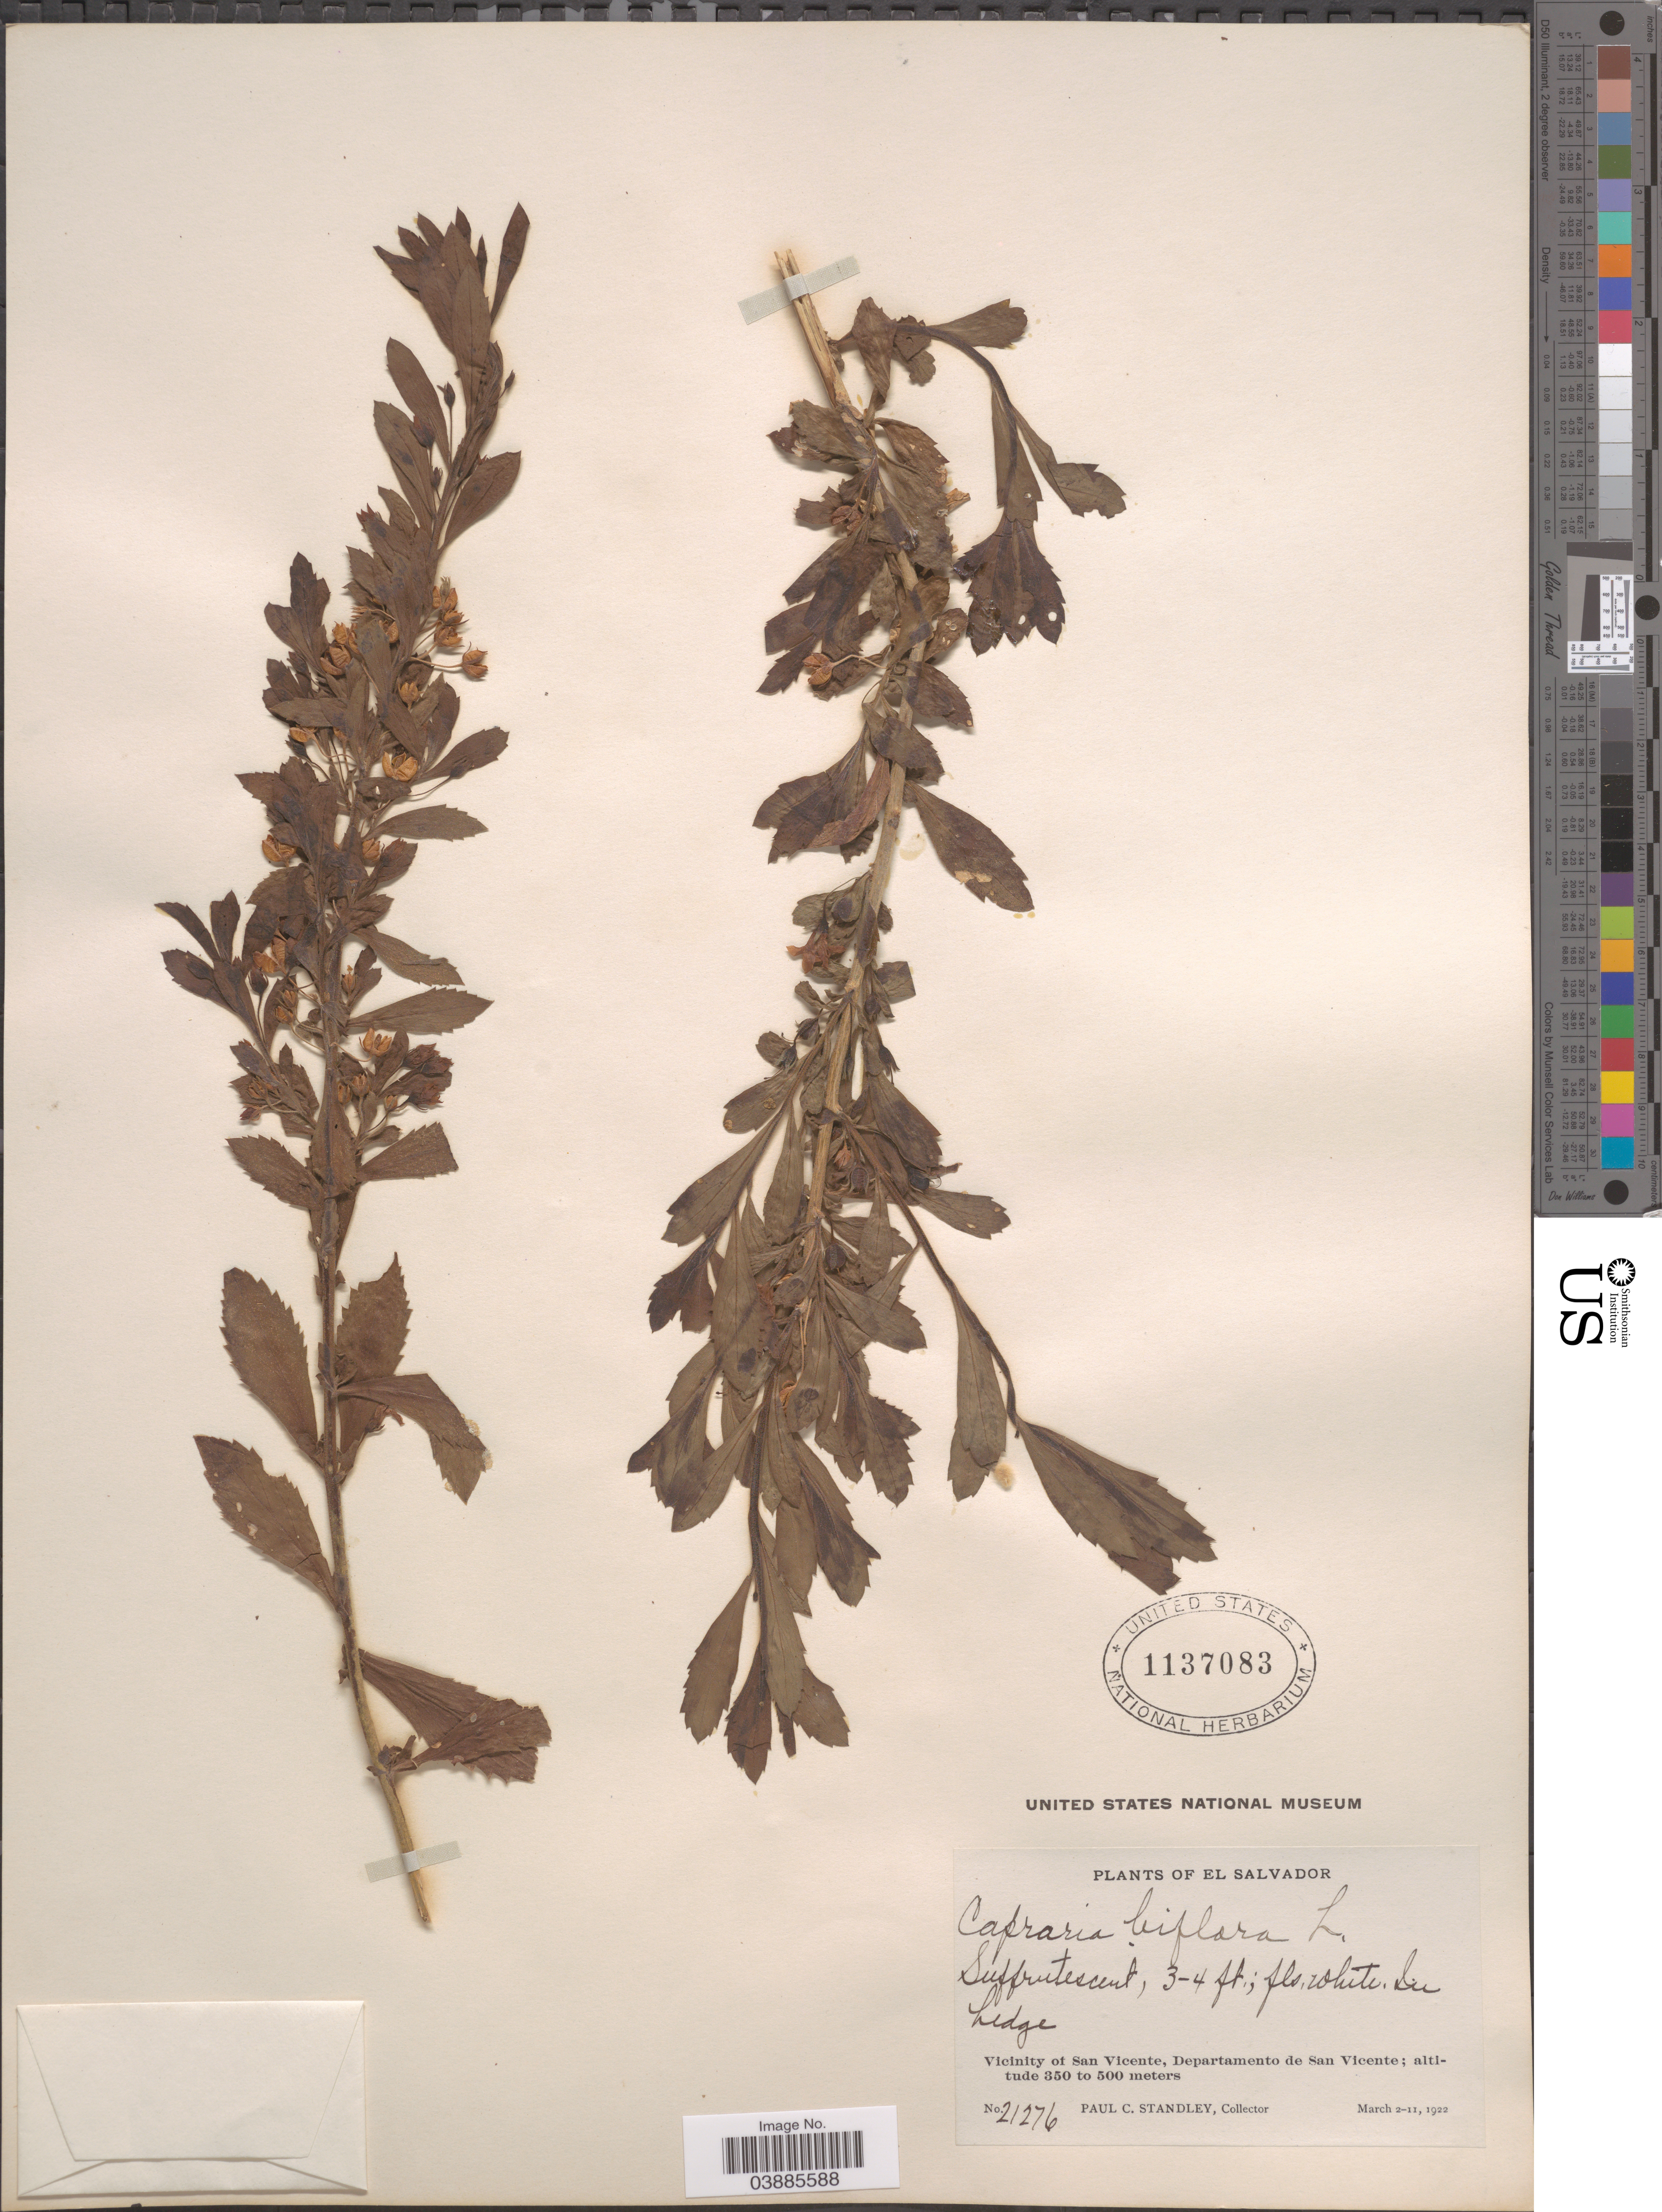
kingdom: Plantae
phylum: Tracheophyta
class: Magnoliopsida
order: Lamiales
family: Scrophulariaceae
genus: Capraria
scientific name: Capraria biflora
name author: L.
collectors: P. C. Standley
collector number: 21276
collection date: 1922-03-02/1922-03-11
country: El Salvador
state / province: San Vincente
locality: Vicinity of San Vicente, Departamento de San Vicente.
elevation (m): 350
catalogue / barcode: US 1137083